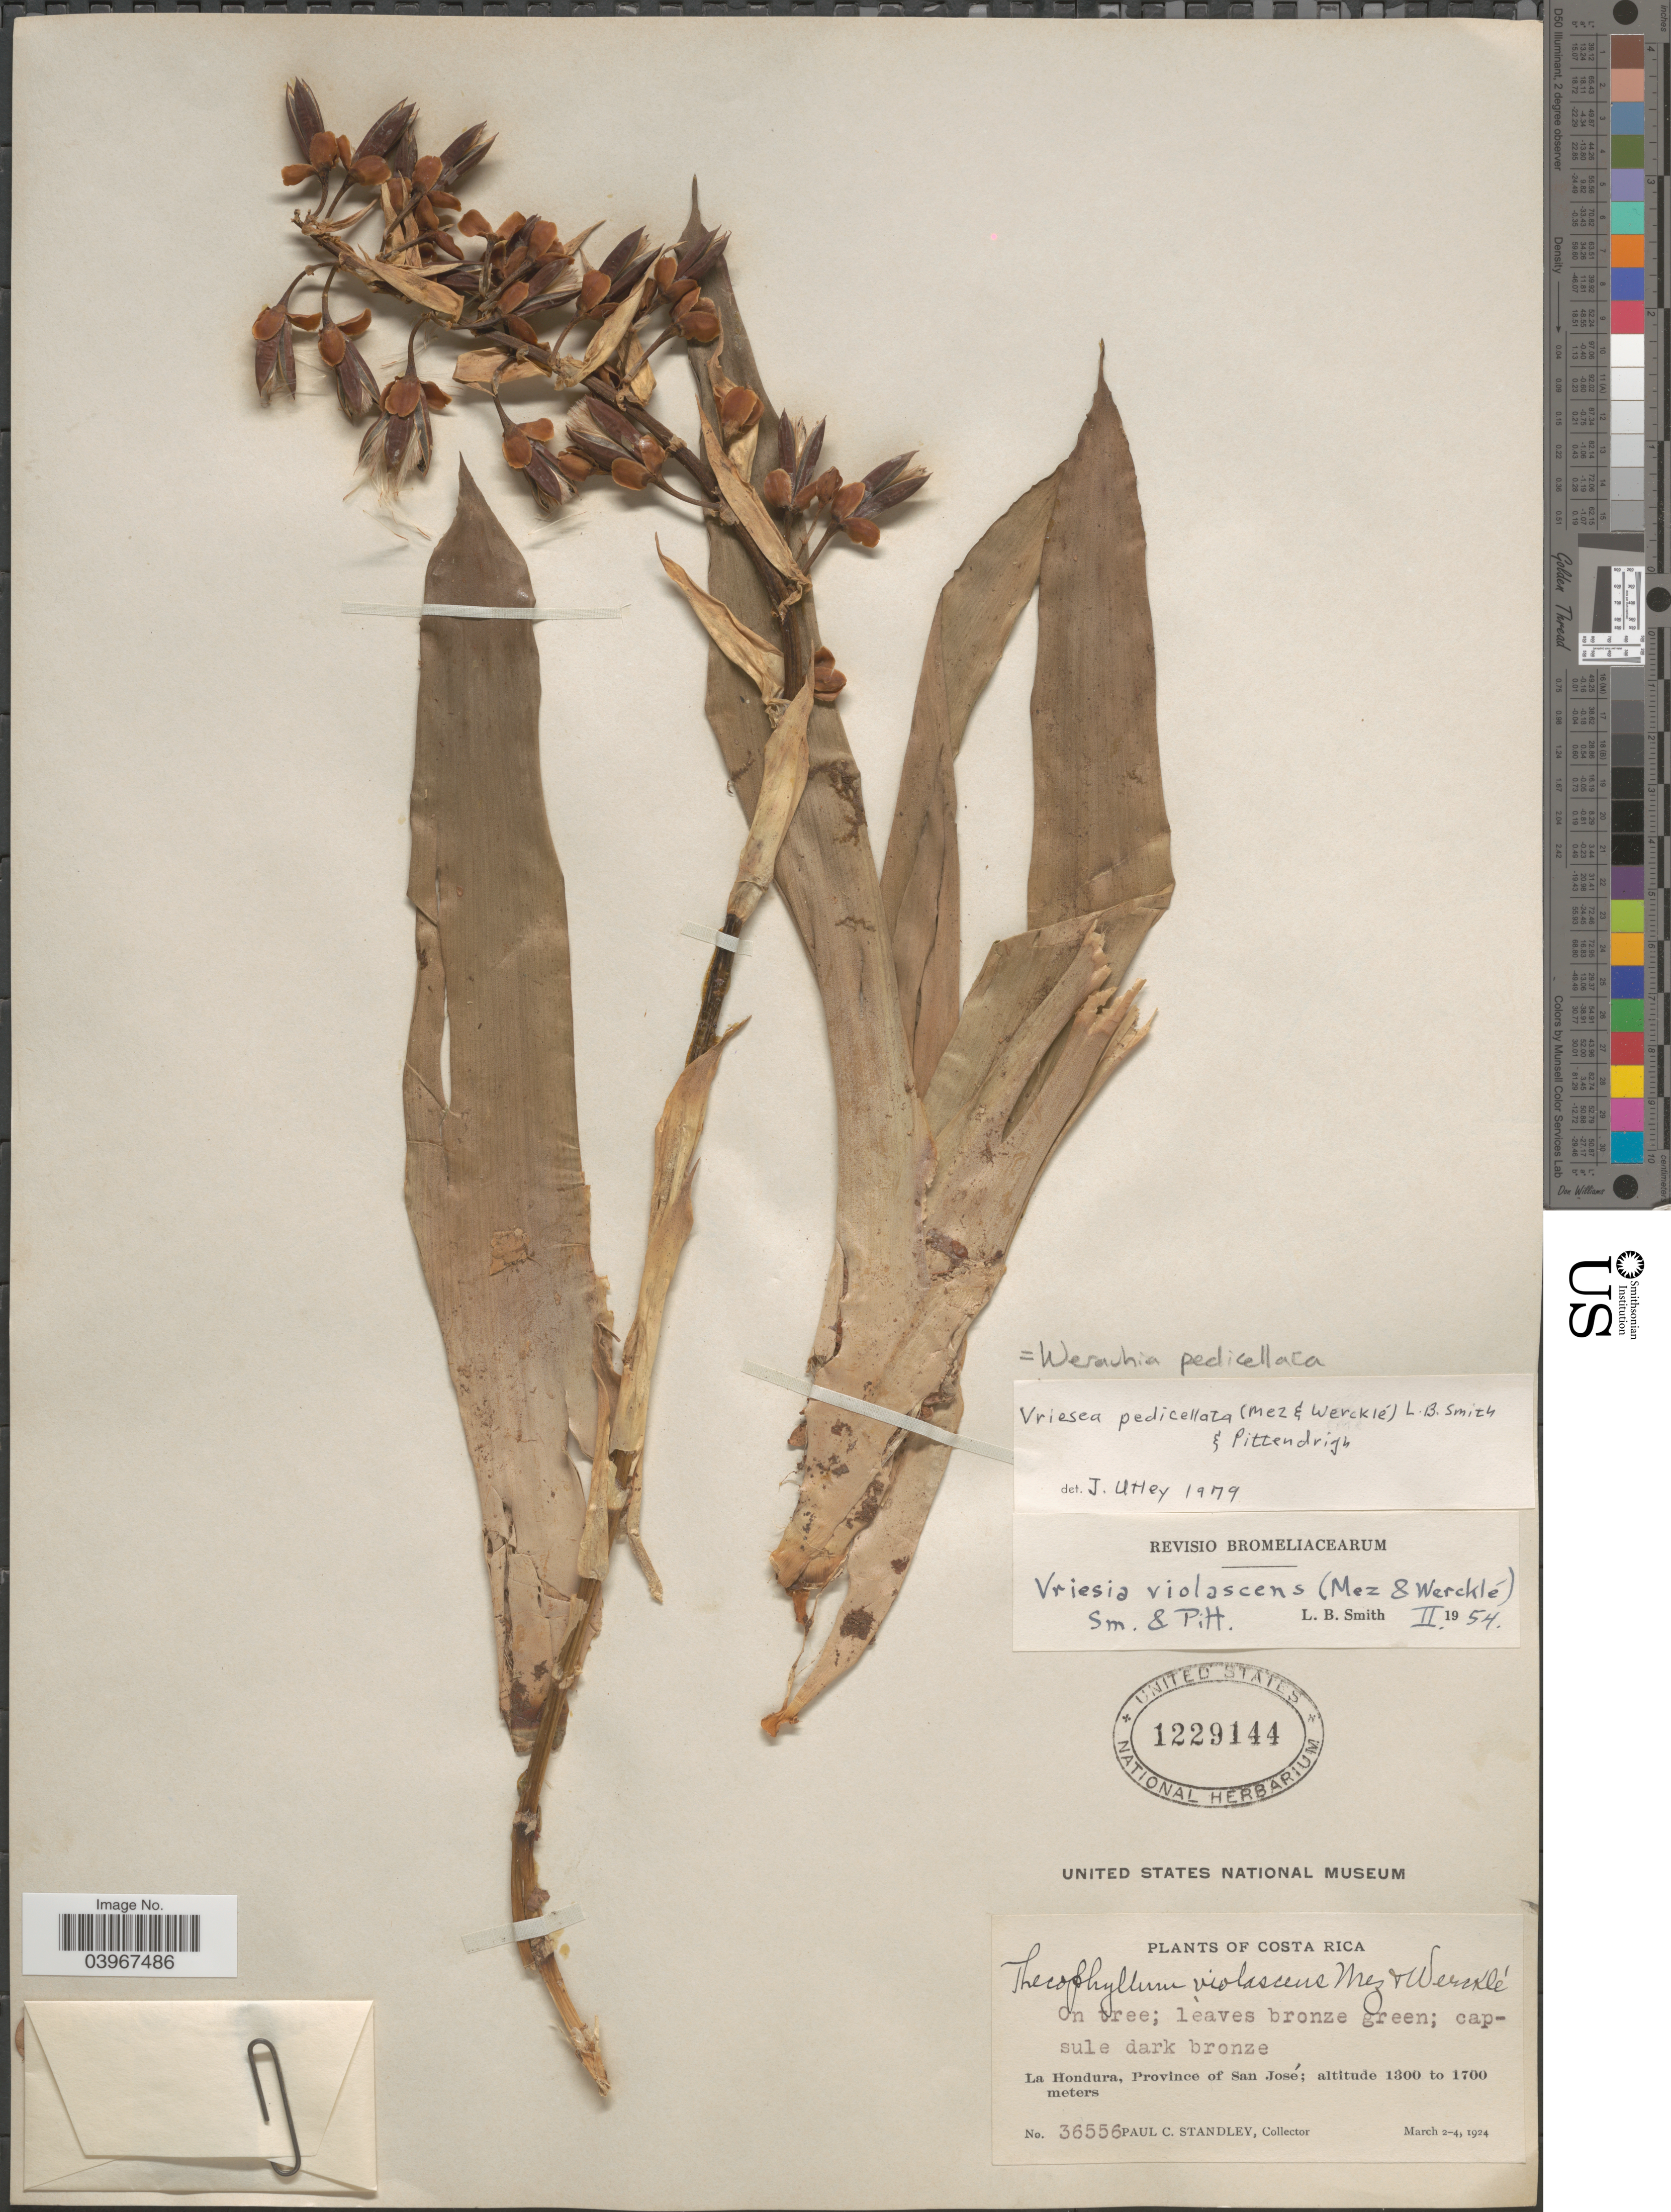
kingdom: Plantae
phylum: Tracheophyta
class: Liliopsida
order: Poales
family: Bromeliaceae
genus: Werauhia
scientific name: Werauhia pedicellata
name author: (Mez & Wercklé) J.R. Grant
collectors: P. C. Standley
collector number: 36556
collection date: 1924-03-02/1924-03-04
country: Costa Rica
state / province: San José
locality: La Hondura.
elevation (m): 1300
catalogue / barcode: US 1229144